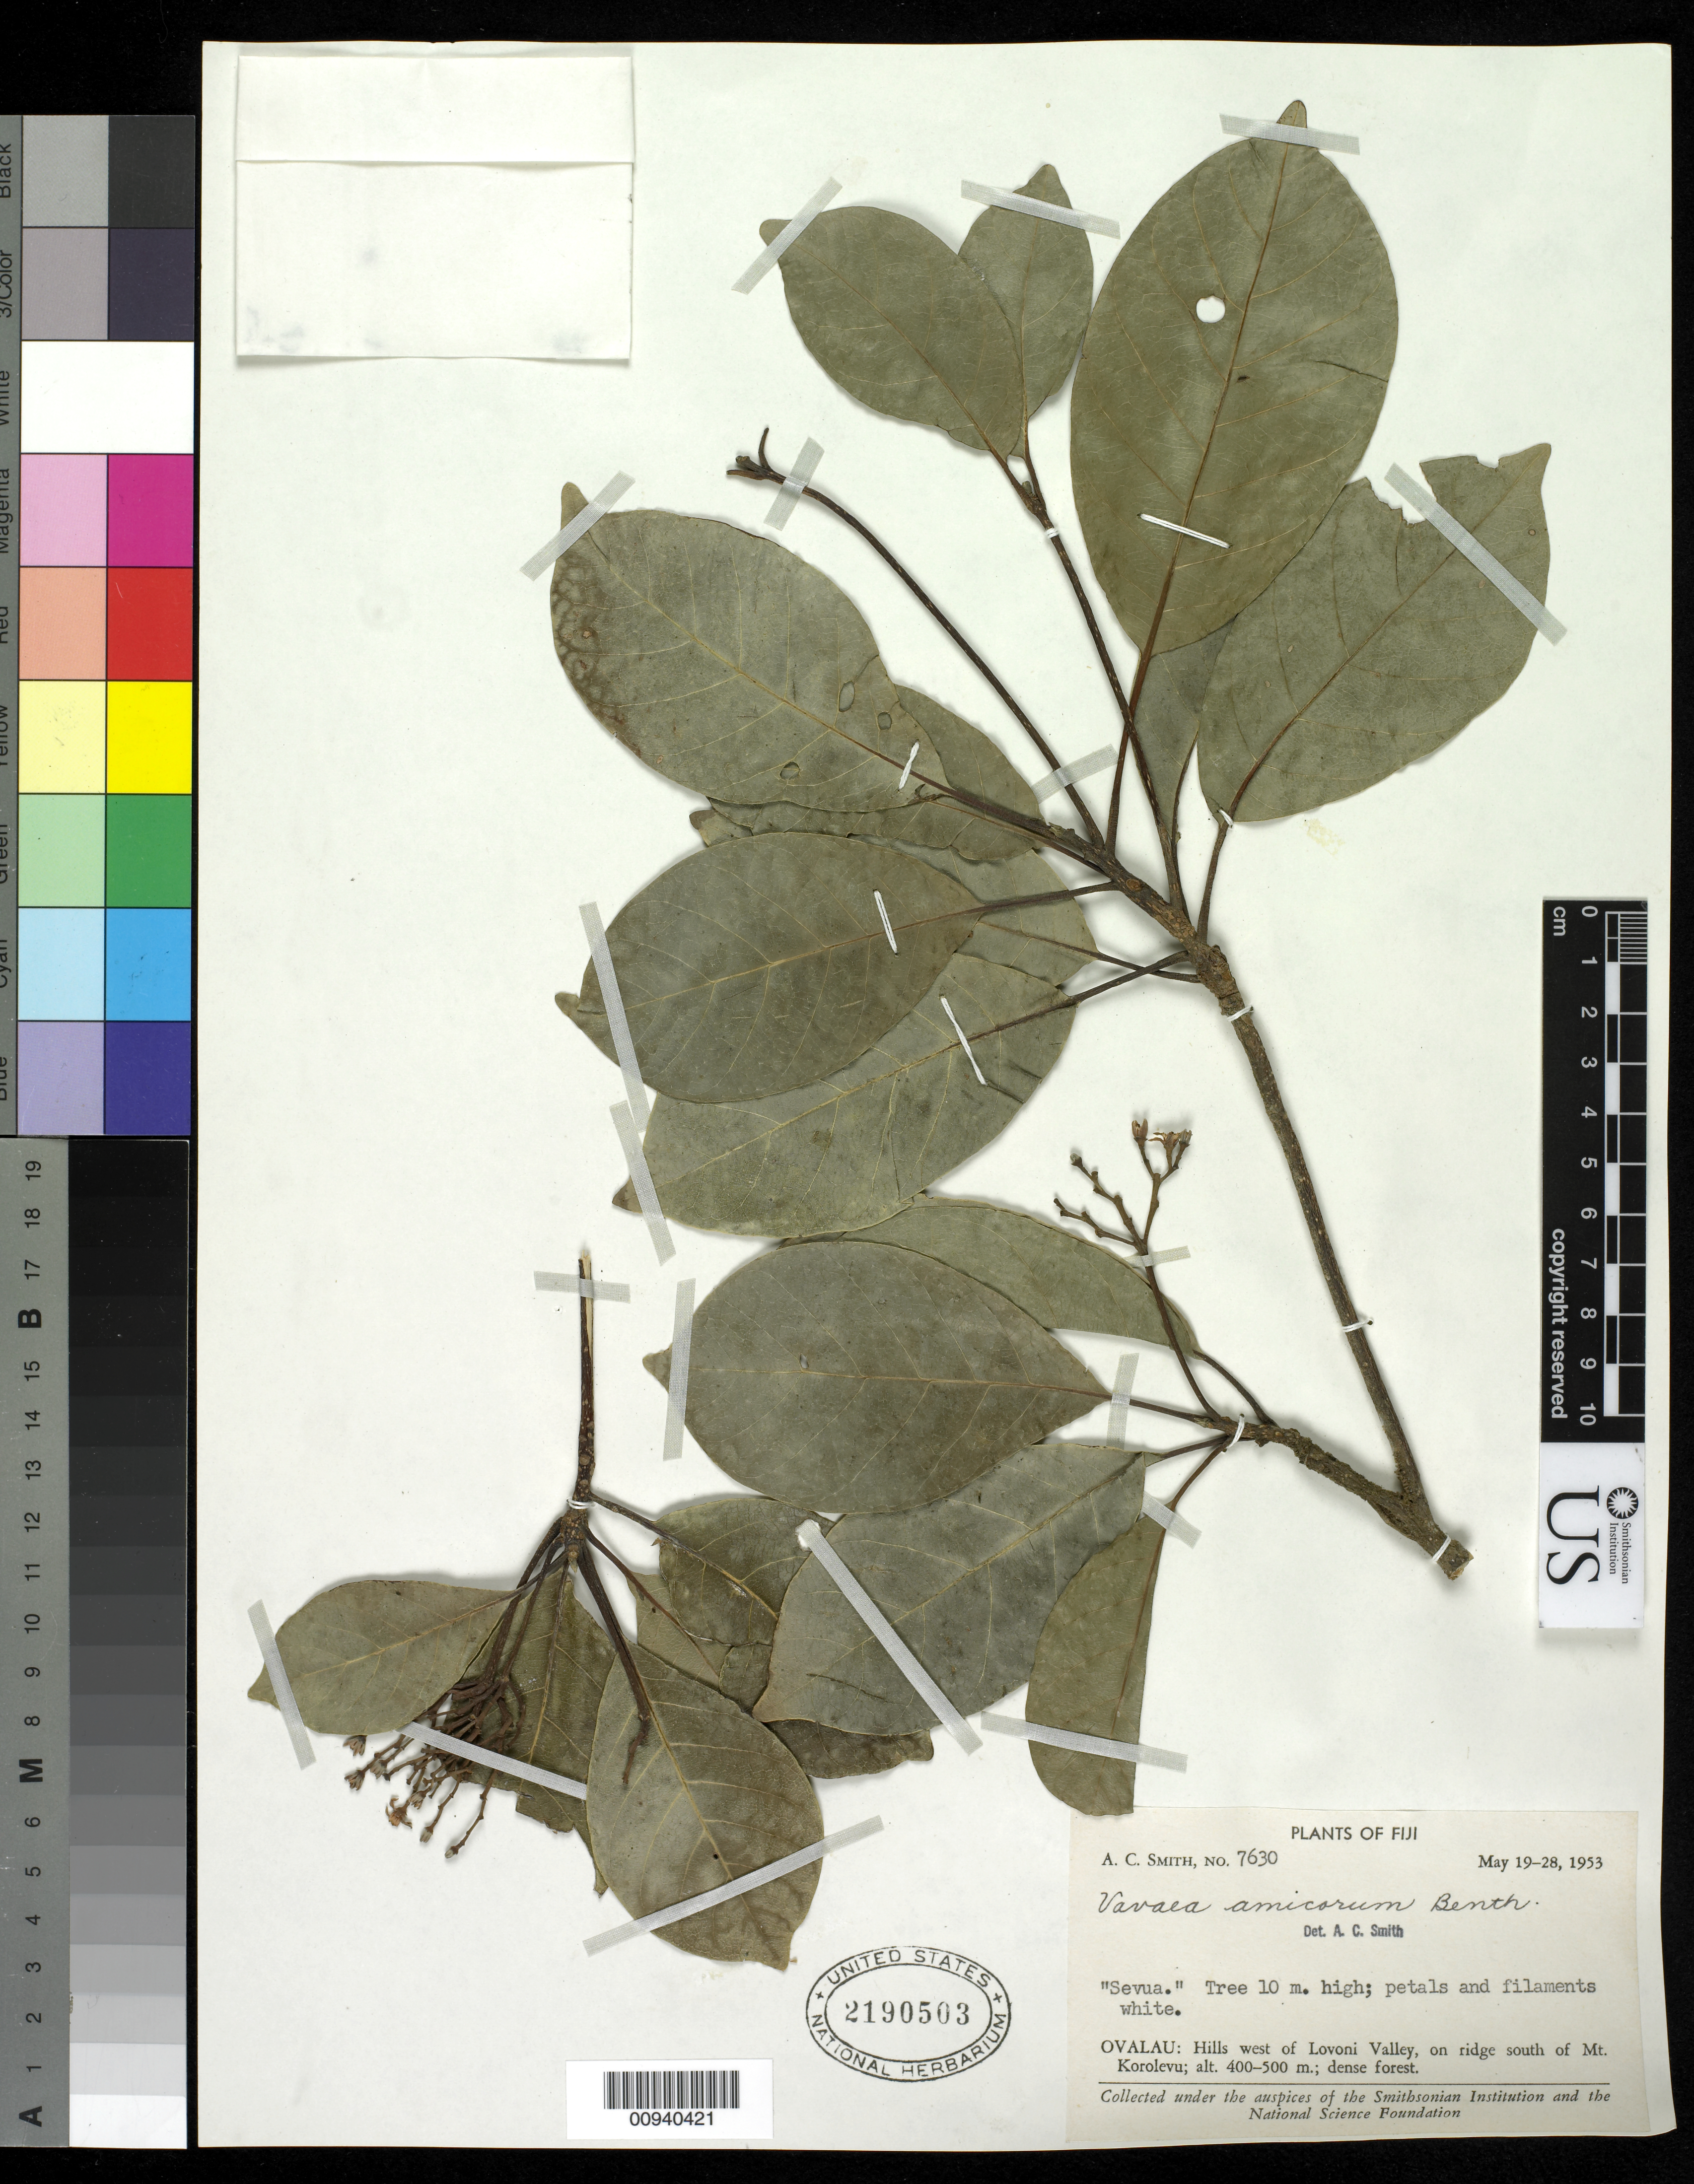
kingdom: Plantae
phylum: Tracheophyta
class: Magnoliopsida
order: Sapindales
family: Meliaceae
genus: Vavaea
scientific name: Vavaea amicorum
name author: Benth.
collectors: C. A. Smith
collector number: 7630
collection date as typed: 19 May 1953 to 28 May 1953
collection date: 1953-05-19/1953-05-28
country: Fiji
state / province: Eastern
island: Ovalau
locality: Hills west of Lovoni Valley, on ridge south of Mt. Korolevu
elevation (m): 400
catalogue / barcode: US 2190503